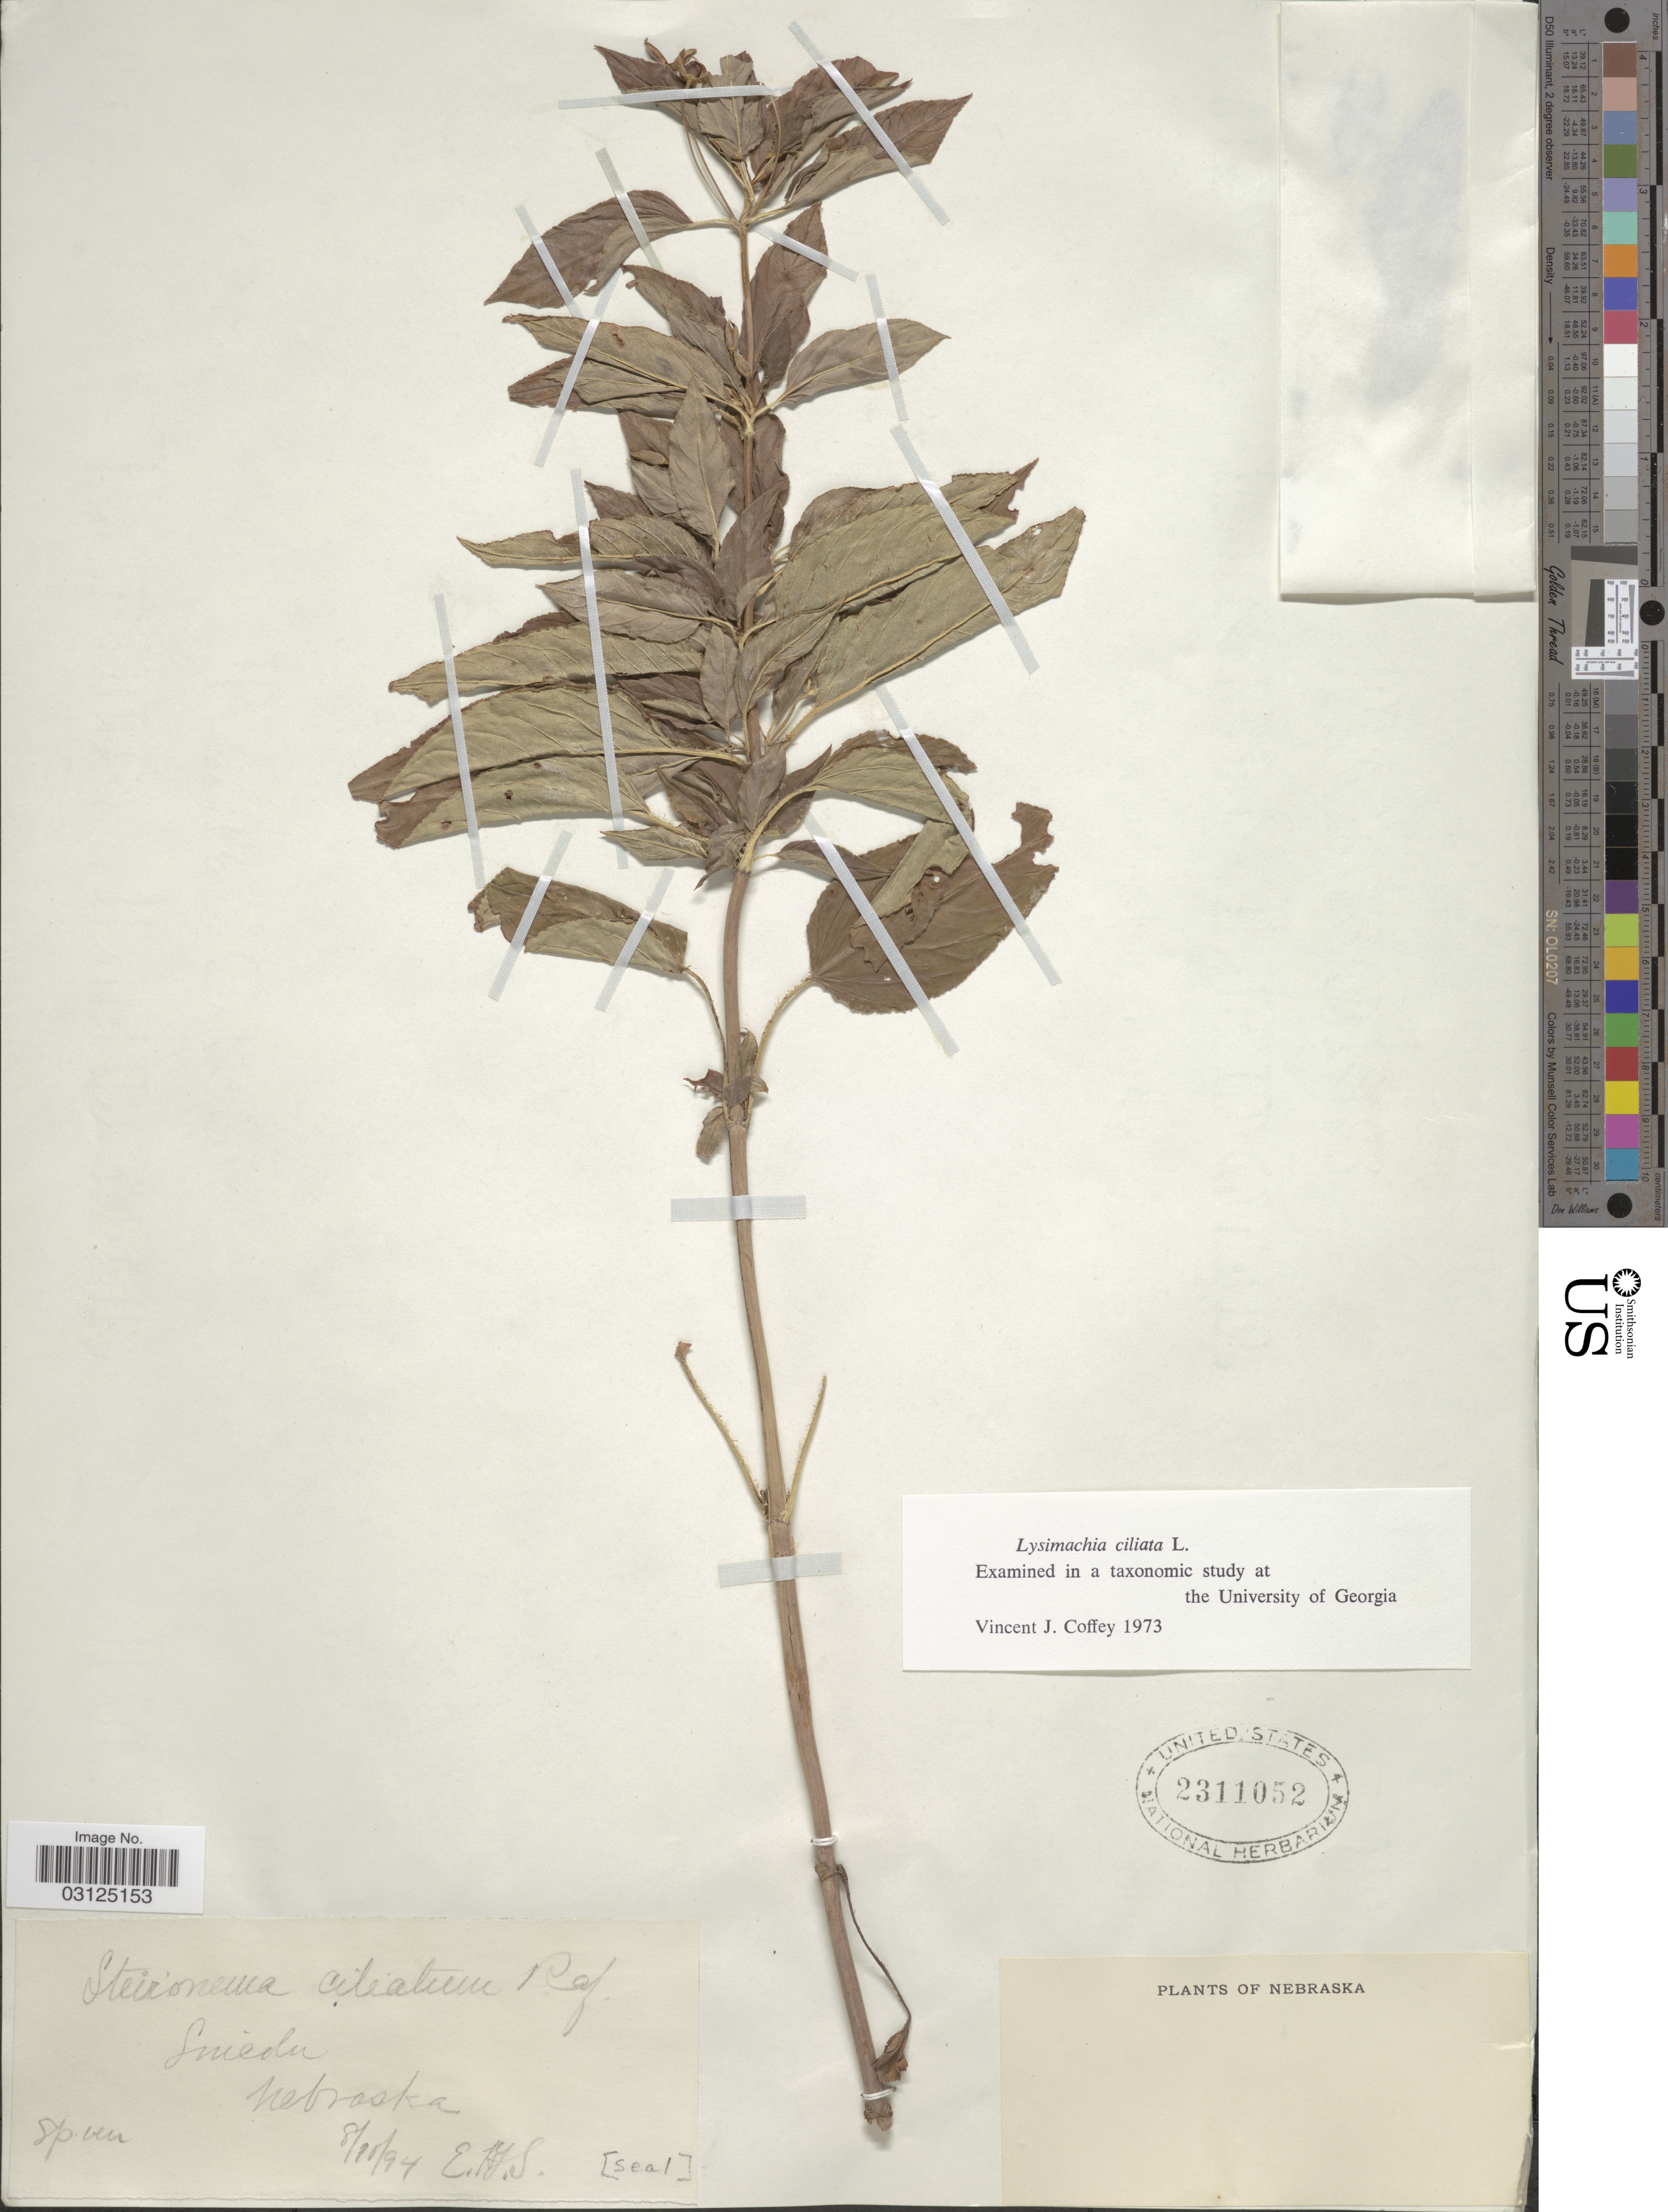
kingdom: Plantae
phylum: Tracheophyta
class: Magnoliopsida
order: Ericales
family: Primulaceae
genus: Lysimachia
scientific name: Lysimachia ciliata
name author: L.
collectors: E. H. J. S.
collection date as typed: Transcribed d/m/y: 15/8/94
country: United States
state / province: Nebraska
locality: Snieder.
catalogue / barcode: US 2311052